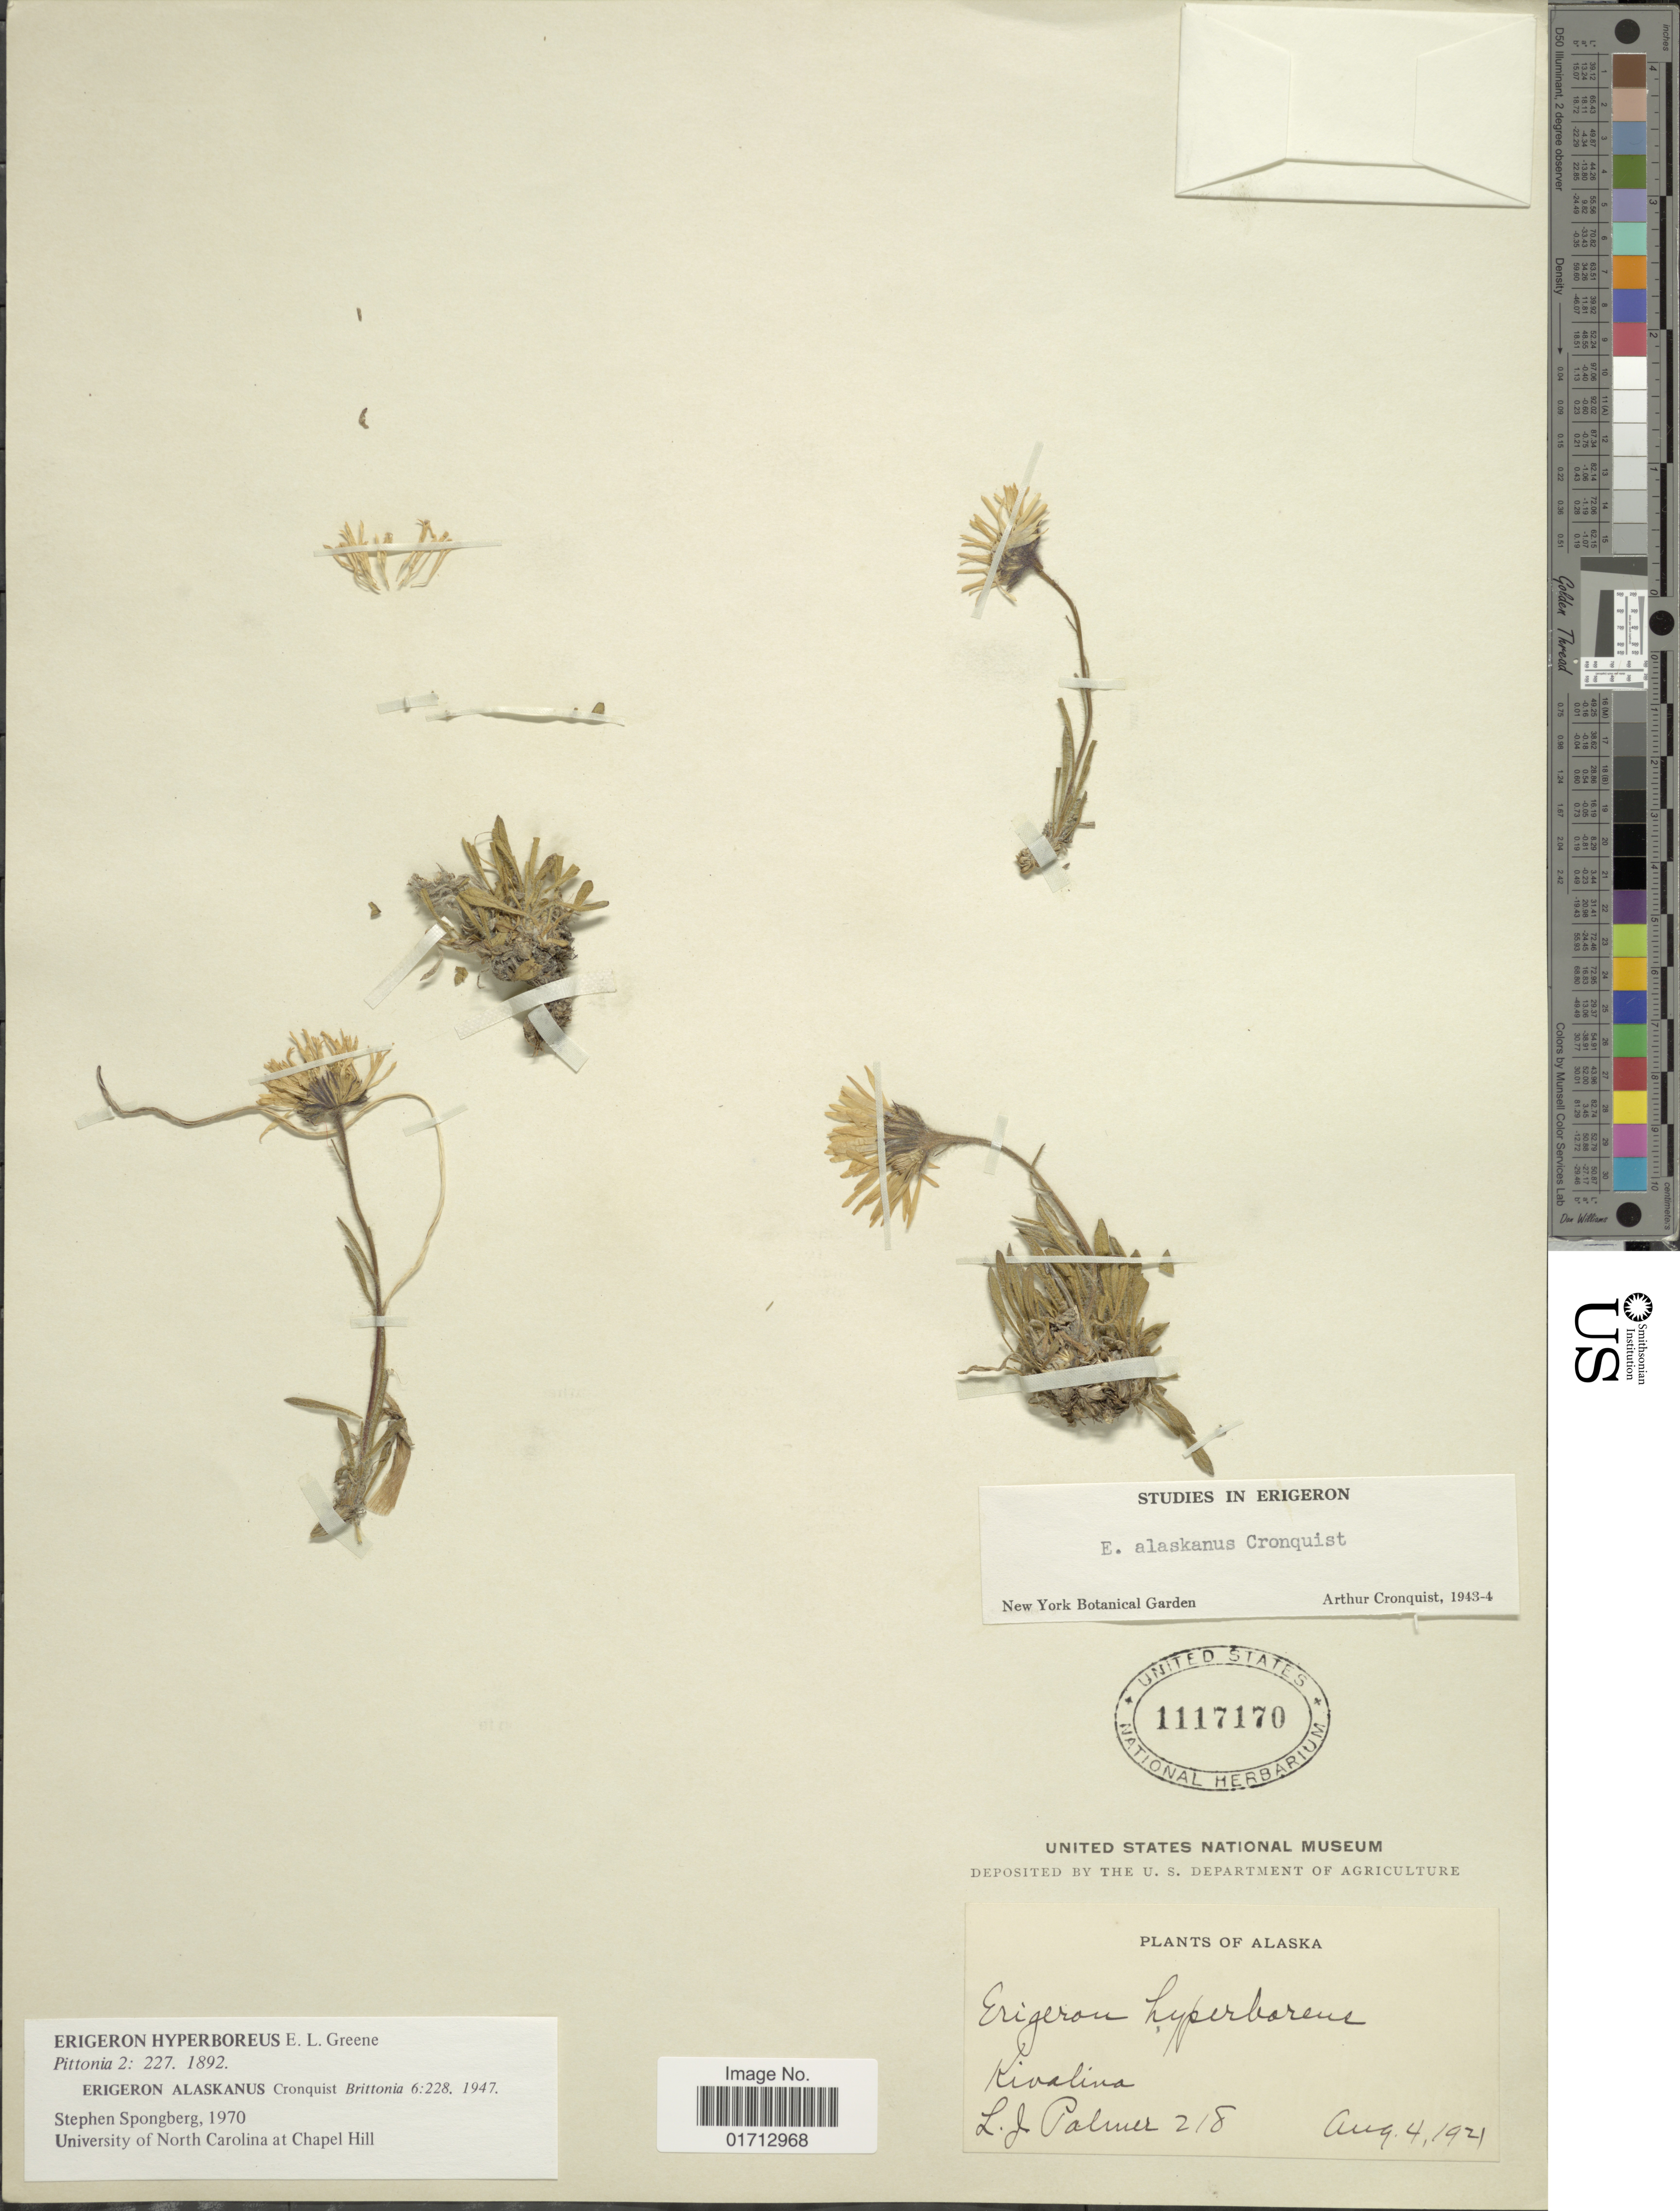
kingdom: Plantae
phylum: Tracheophyta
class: Magnoliopsida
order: Asterales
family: Asteraceae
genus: Erigeron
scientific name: Erigeron hyperboreus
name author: Greene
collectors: L. J. Palmer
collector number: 218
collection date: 1921-08-04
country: United States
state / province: Alaska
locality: Kivalina.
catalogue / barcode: US 1117170